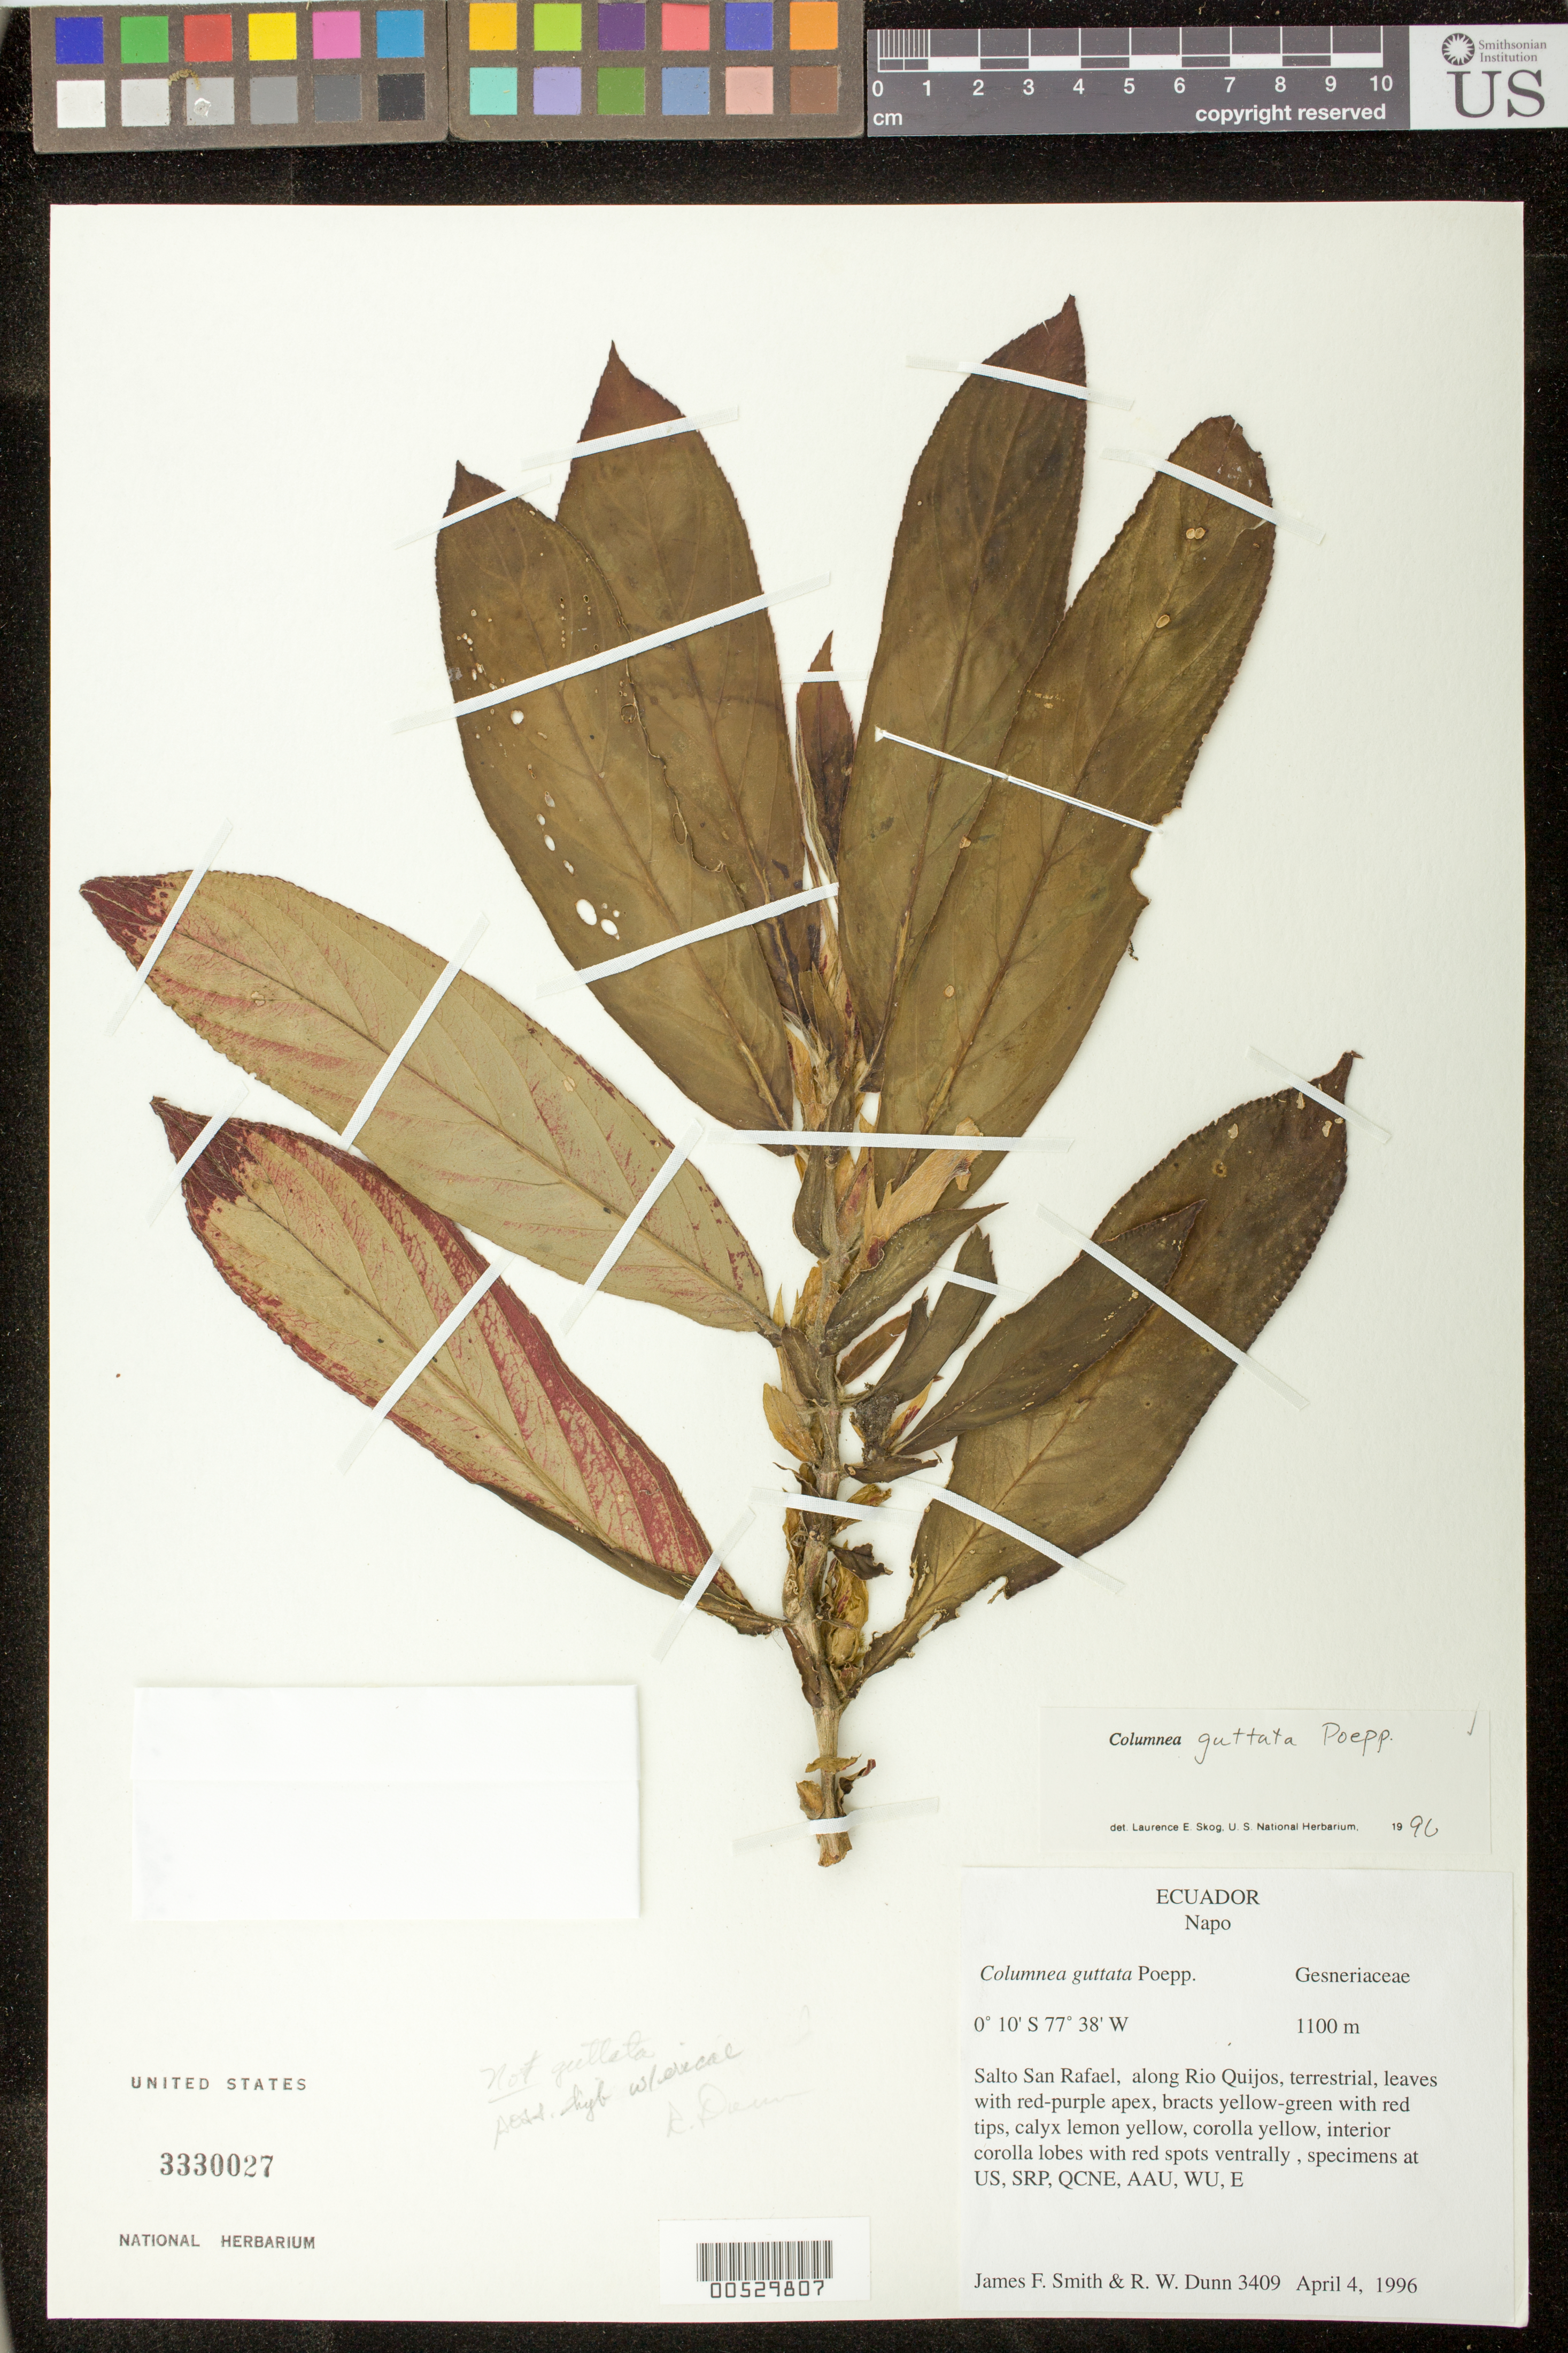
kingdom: Plantae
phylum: Tracheophyta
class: Magnoliopsida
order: Lamiales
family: Gesneriaceae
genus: Columnea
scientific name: Columnea guttata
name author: Poepp.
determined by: Skog, Laurence E.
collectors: J. Smith & R. Dunn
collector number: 3409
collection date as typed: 04 Apr 1996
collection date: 1996-04-04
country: Ecuador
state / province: Napo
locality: Salto San Rafael, along Rio Quijos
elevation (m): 1100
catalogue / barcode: US 3330027